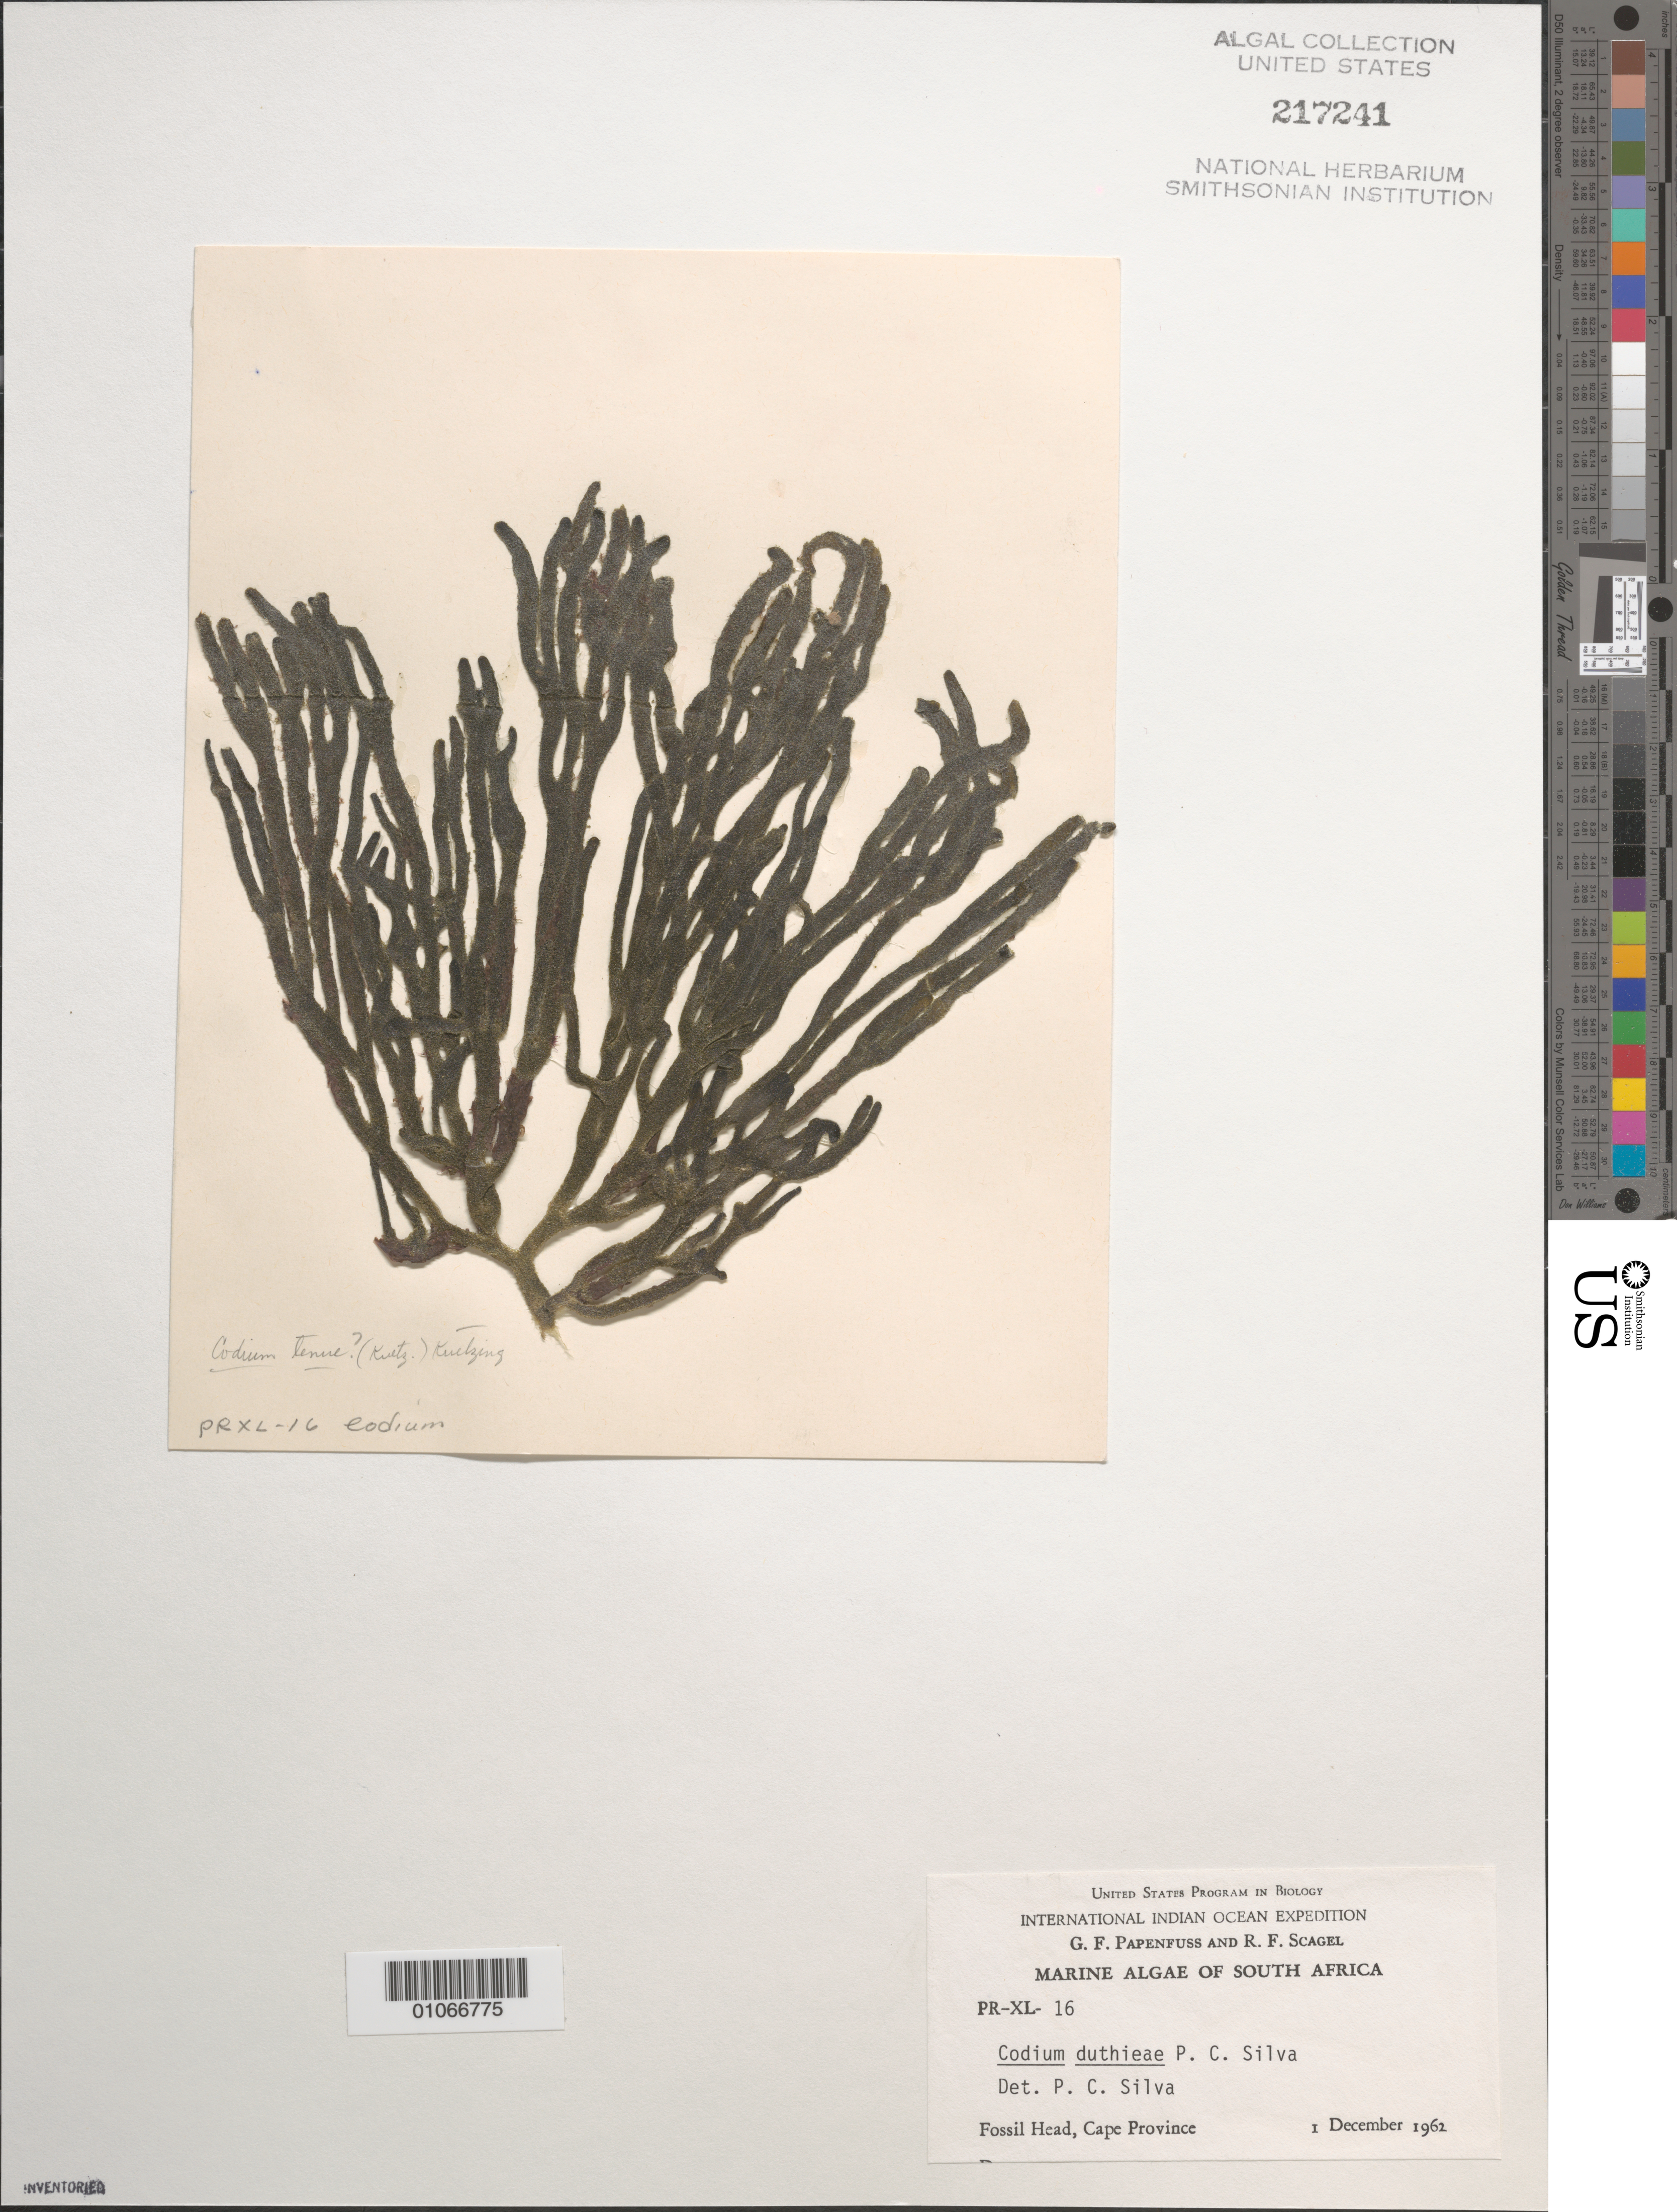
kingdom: Plantae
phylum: Chlorophyta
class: Ulvophyceae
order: Bryopsidales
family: Codiaceae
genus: Codium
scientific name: Codium duthieae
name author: P.C. Silva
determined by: Silva, P. C.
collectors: G. Papenfuss & R. F. Scagel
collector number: PR-XL-16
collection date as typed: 01 Dec 1962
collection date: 1962-12-01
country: South Africa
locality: Fossil Head. Cape Province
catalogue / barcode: US 217241